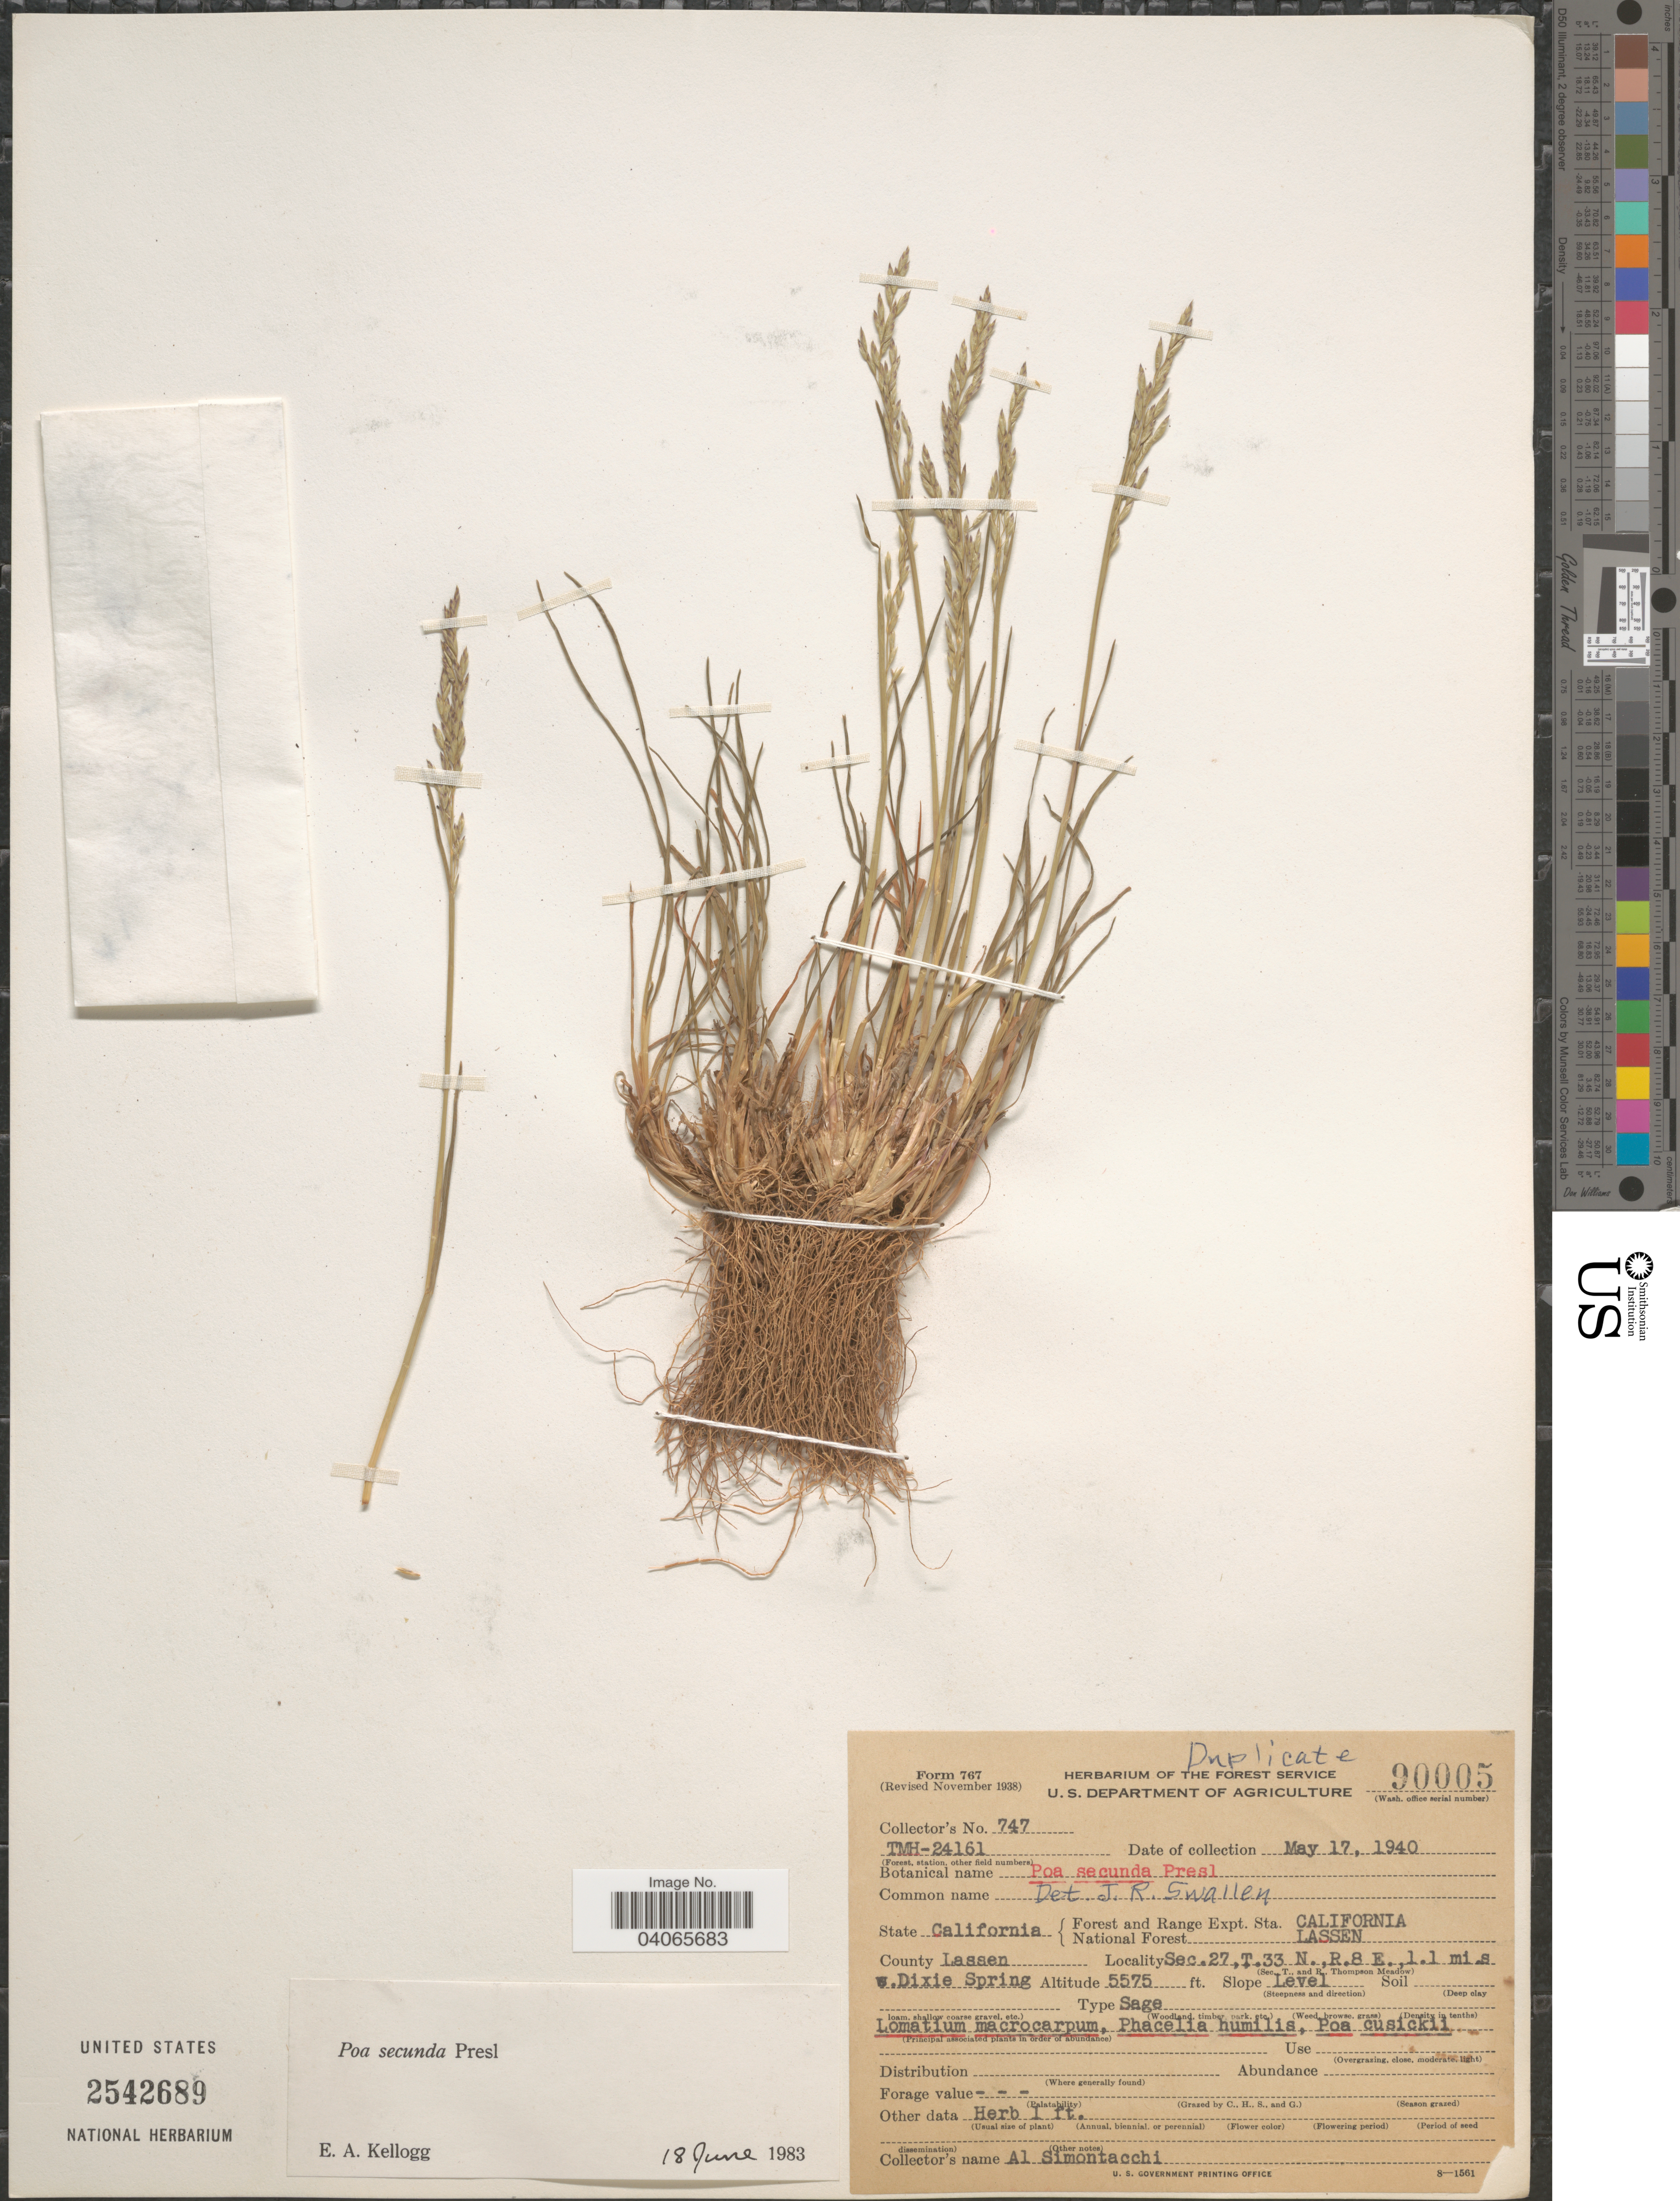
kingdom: Plantae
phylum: Tracheophyta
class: Liliopsida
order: Poales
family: Poaceae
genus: Poa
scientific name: Poa secunda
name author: J. Presl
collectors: Al Simontacchi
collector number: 747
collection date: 1940-05-17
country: United States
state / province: California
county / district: Lassen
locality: Forest and Range Expt. Sta. California. National Forest Lassen. County Lassen. Sec. 27, T.33N., R.8 E., 1.1 mi. s. w Dixie Spring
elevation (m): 1699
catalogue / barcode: US 2542689